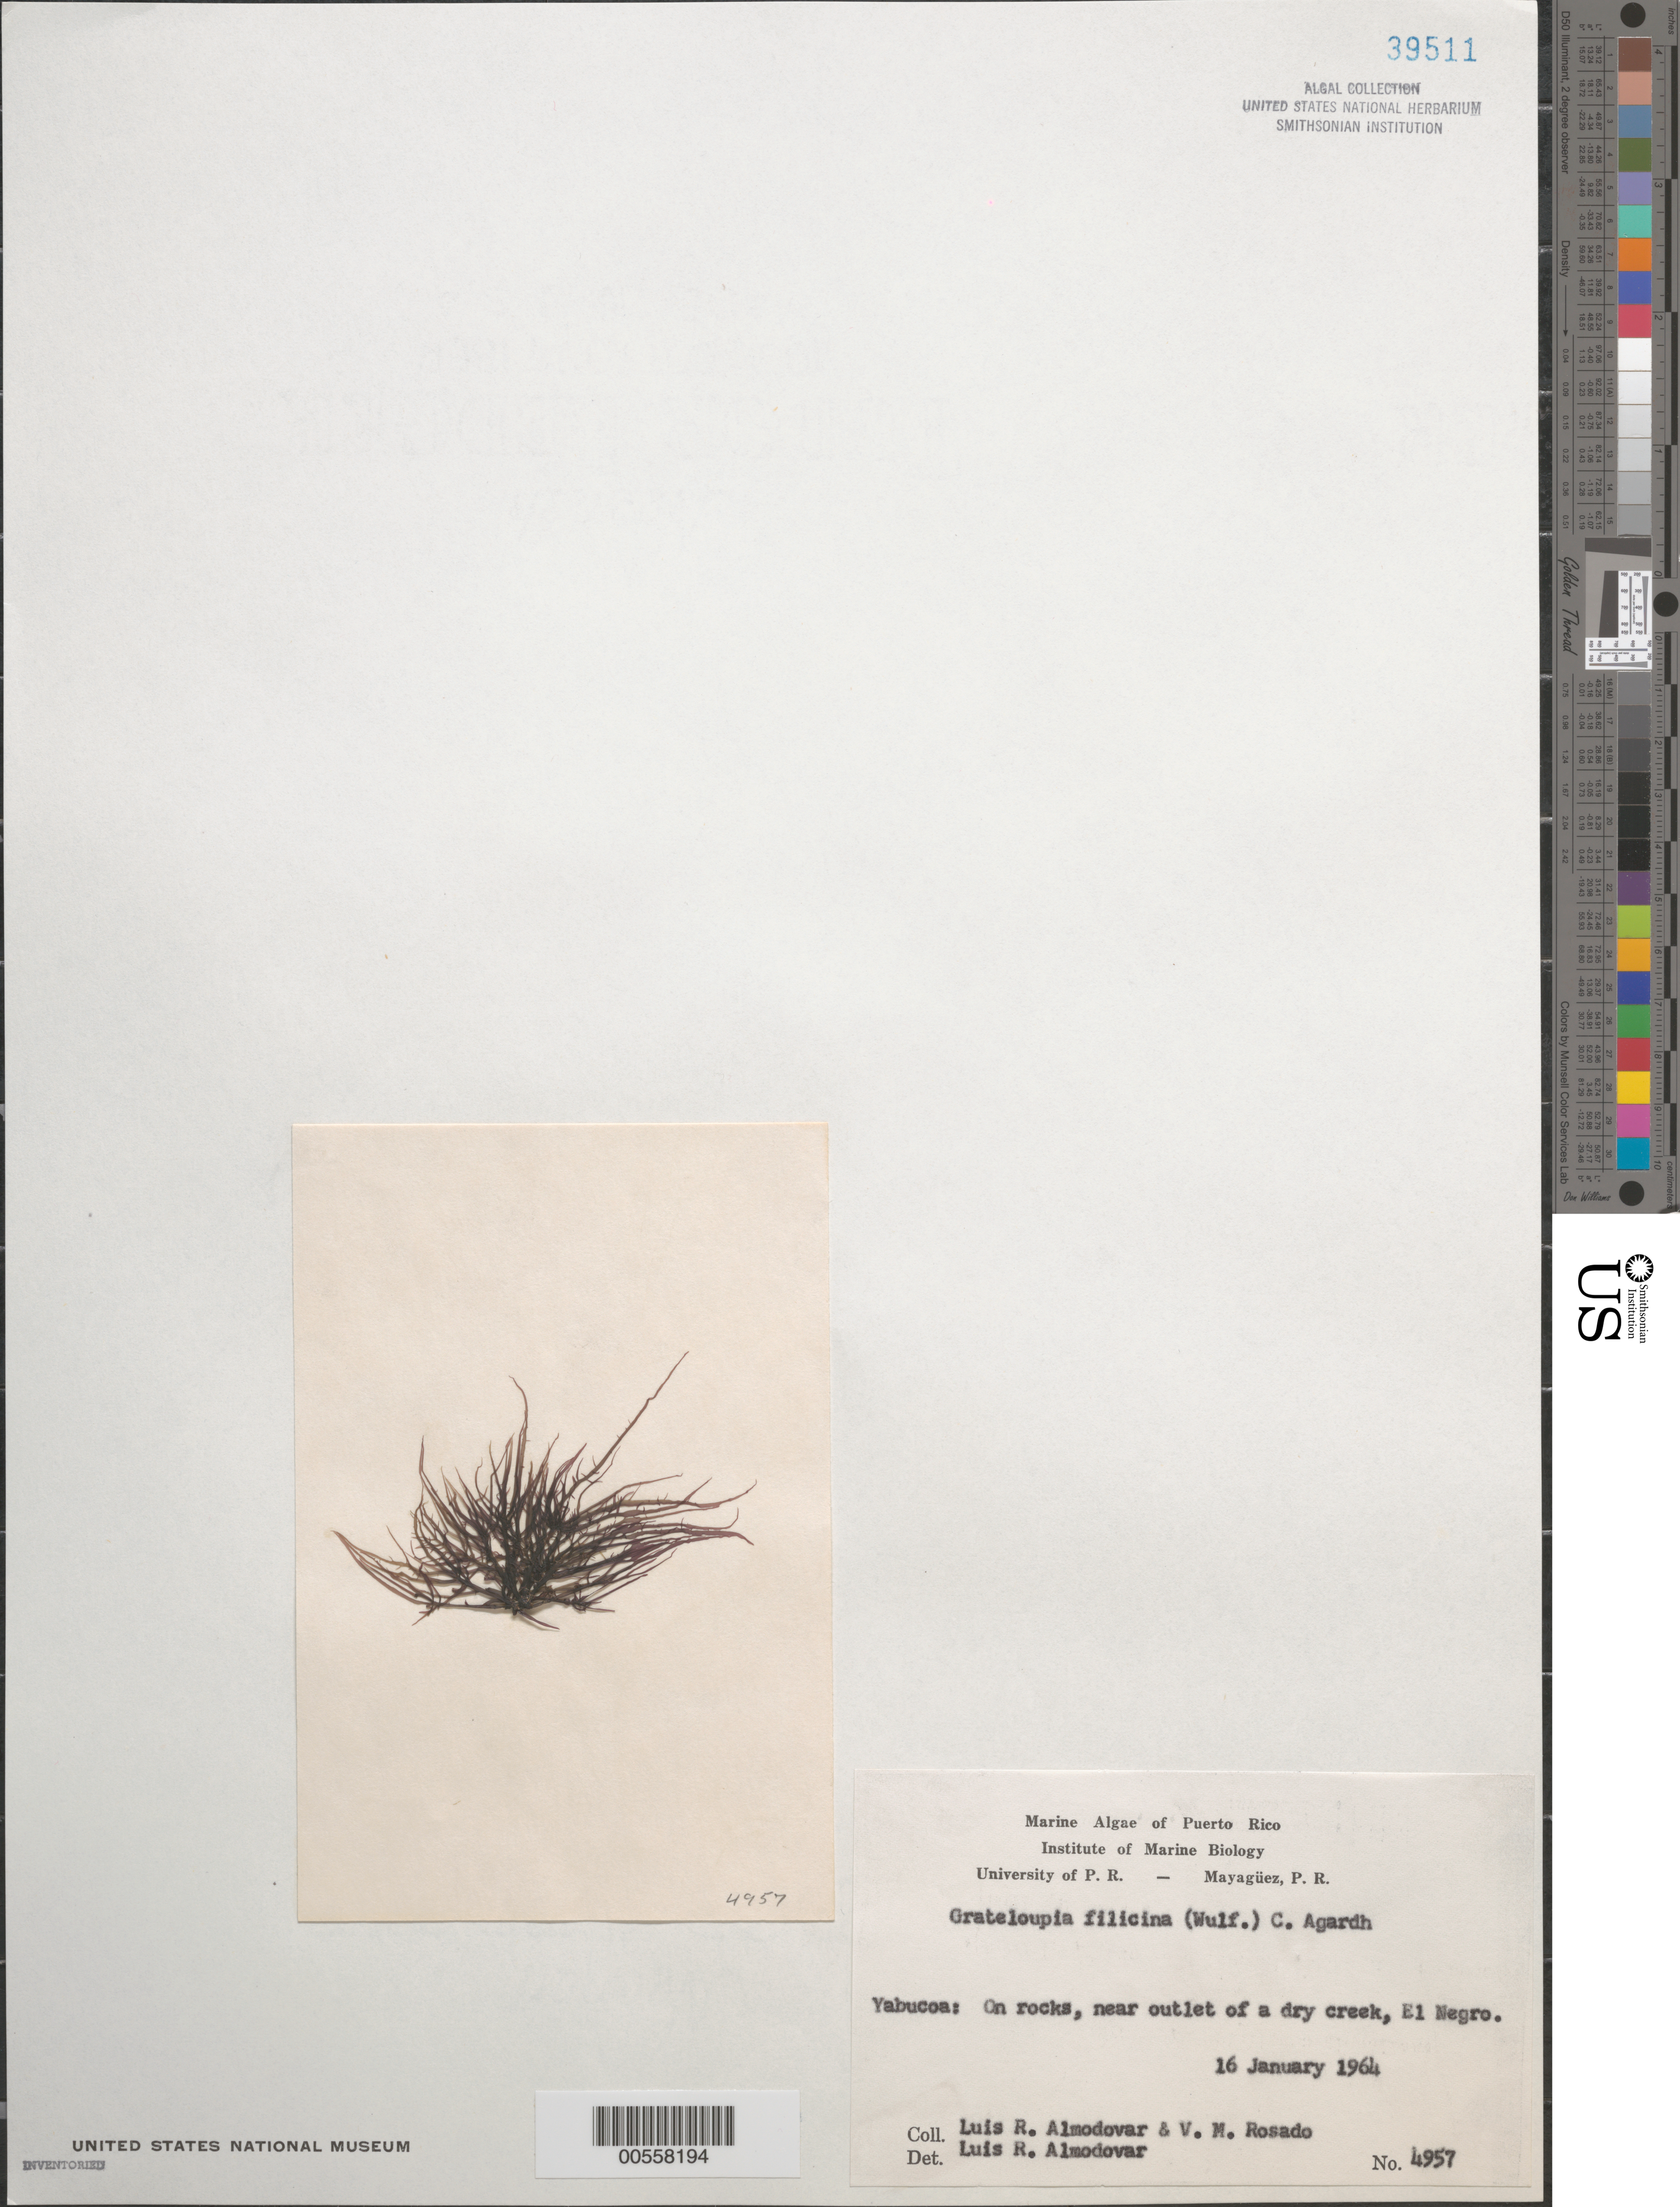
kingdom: Plantae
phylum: Rhodophyta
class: Florideophyceae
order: Halymeniales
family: Halymeniaceae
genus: Grateloupia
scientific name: Grateloupia filicina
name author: (J.V.Lamouroux) C. Agardh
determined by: Almodovar, L. R.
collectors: L. Almodovar & V. Rosado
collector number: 4957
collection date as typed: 16 Jan 1964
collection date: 1964-01-16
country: Puerto Rico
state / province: Yabucoa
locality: El Negro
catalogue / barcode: US 39511